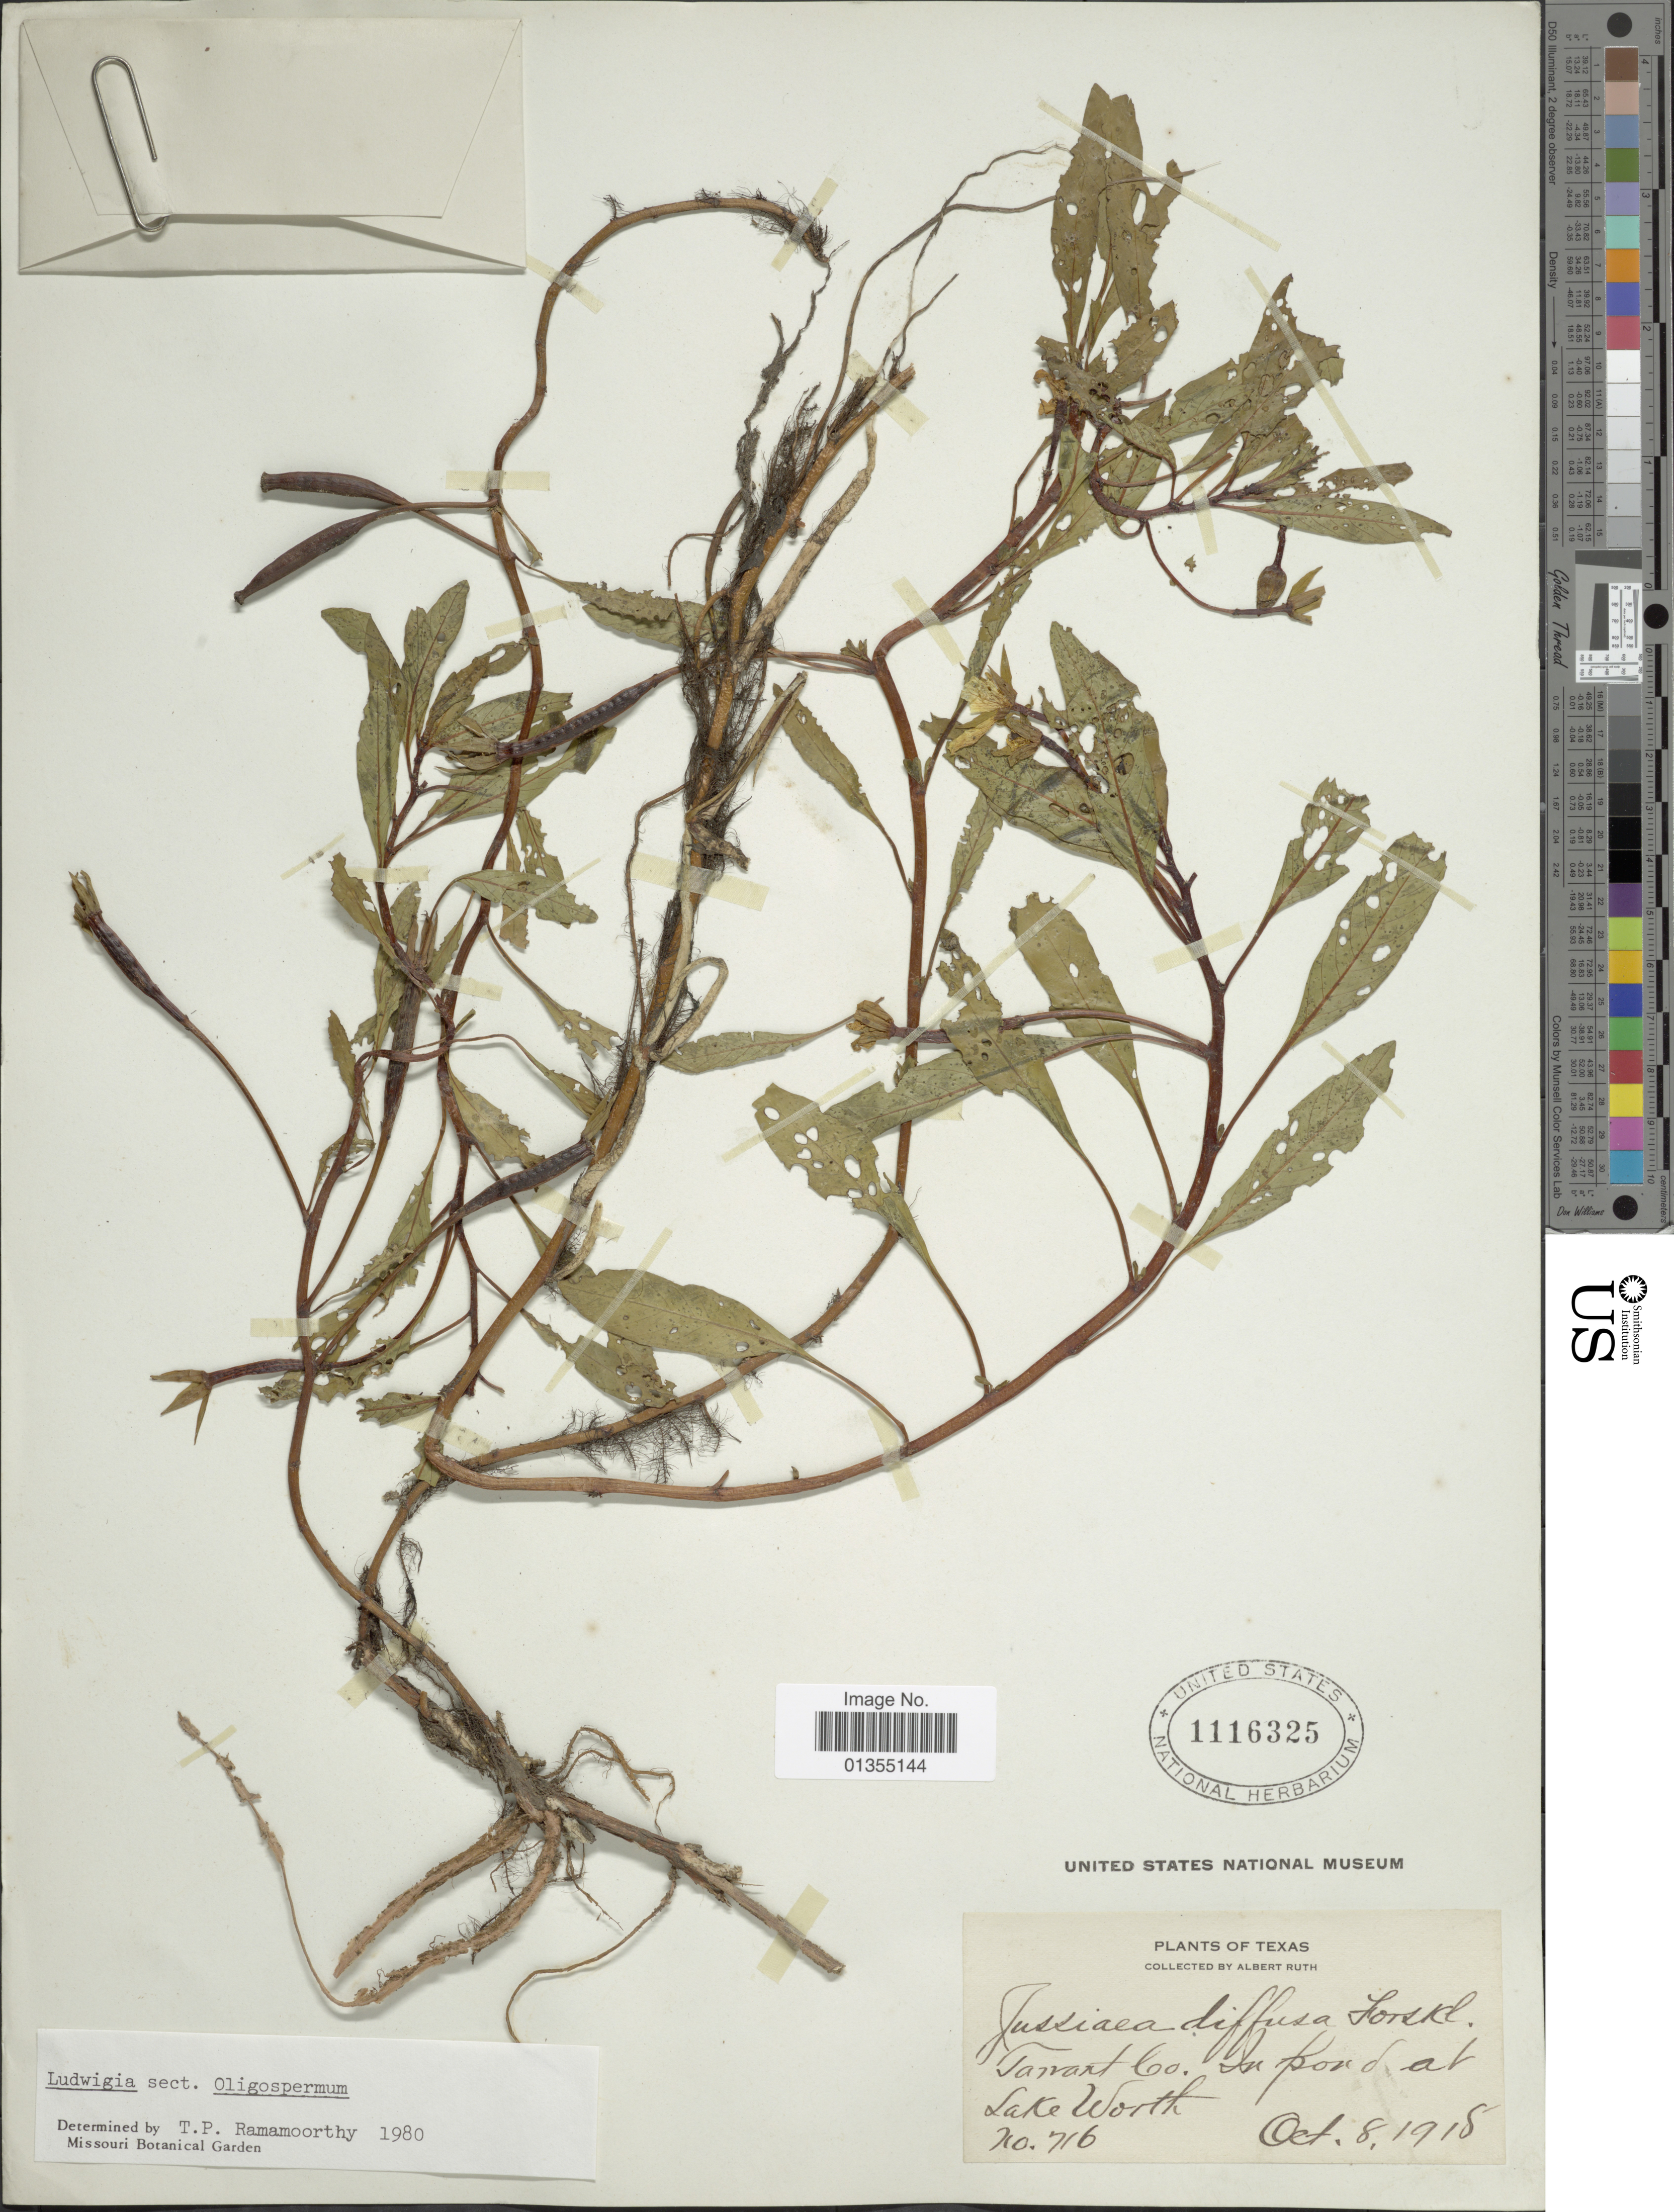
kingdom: Plantae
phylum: Tracheophyta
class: Magnoliopsida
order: Myrtales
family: Onagraceae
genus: Ludwigia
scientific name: Ludwigia stolonifera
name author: (Guill. & Perr.) P.H. Raven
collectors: A. Ruth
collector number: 716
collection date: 1918-10-08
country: United States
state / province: Texas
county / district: Tarrant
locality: Tarrant Co., in pond at Lake Worth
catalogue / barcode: US 1116325